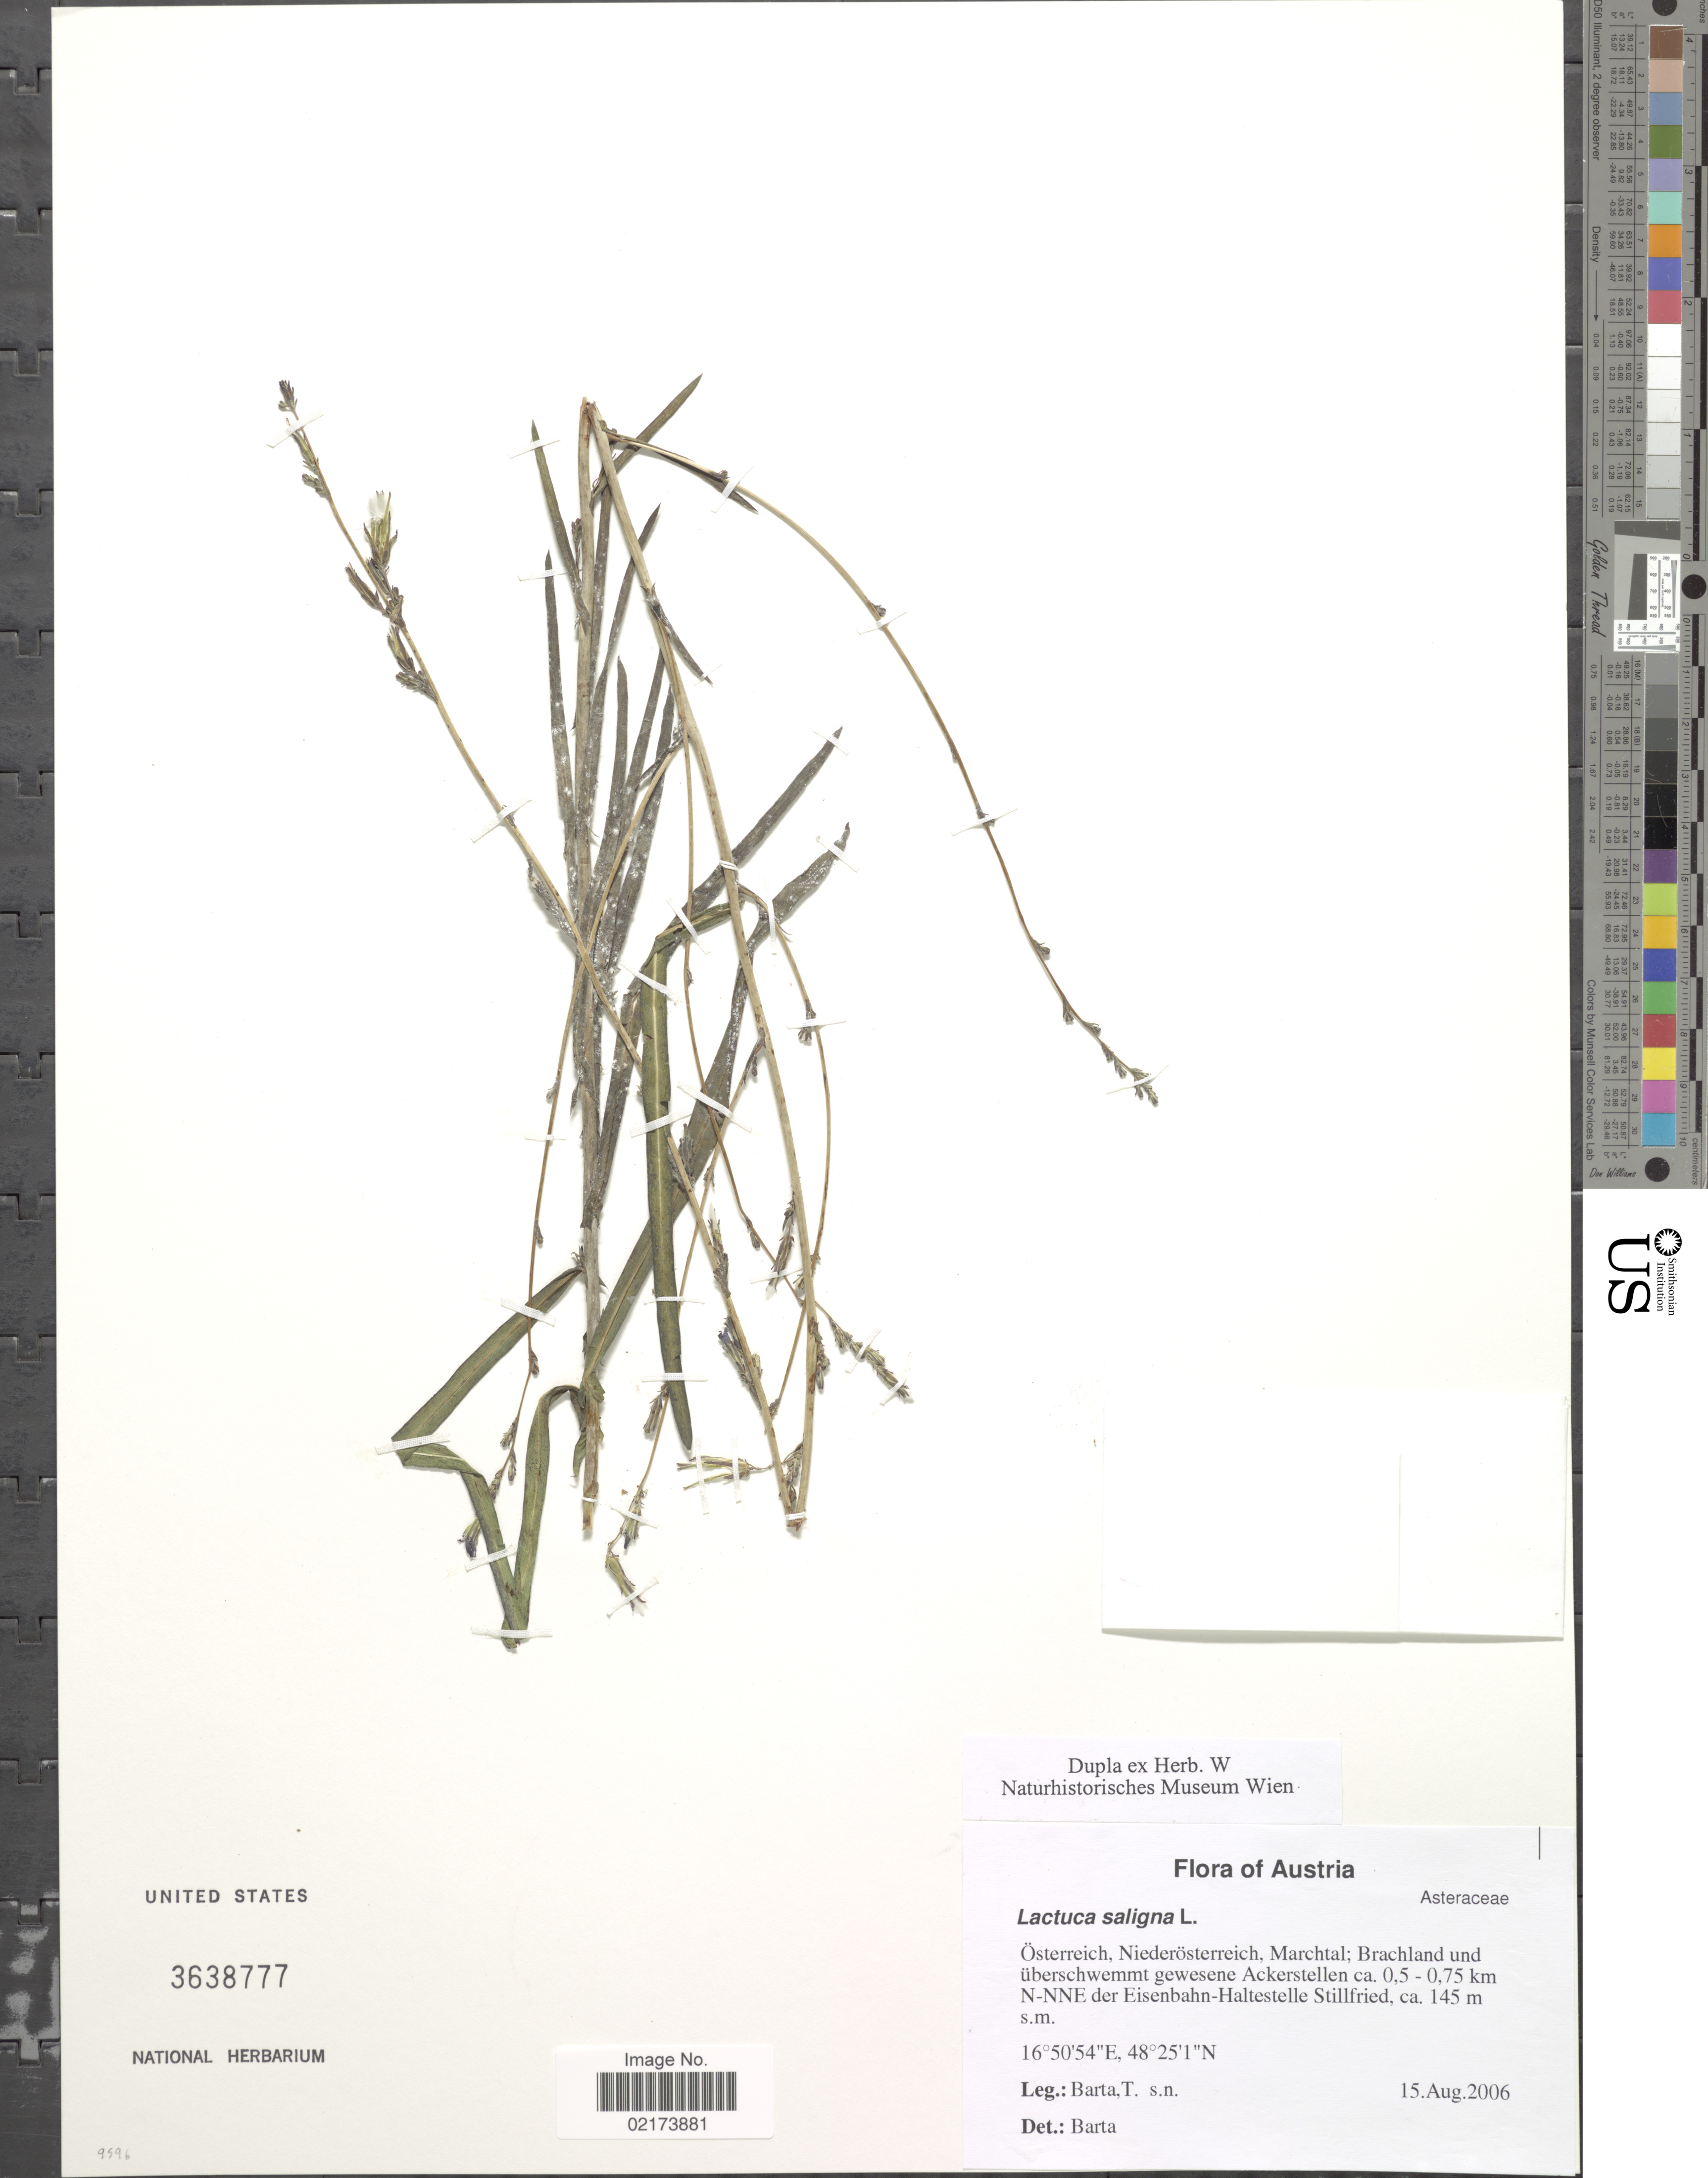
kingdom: Plantae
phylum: Tracheophyta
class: Magnoliopsida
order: Asterales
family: Asteraceae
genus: Lactuca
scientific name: Lactuca saligna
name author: L.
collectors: T. Barta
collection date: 2006-08-15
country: Austria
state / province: Niederosterreich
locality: Osterreich, Marchtal, Brachland und uberschwemmt gewesene Ackerstellen ca 0.5-0.75 km N-NNE der Eisenbahn-Haltestelle Stillfried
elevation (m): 145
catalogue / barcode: US 3638777